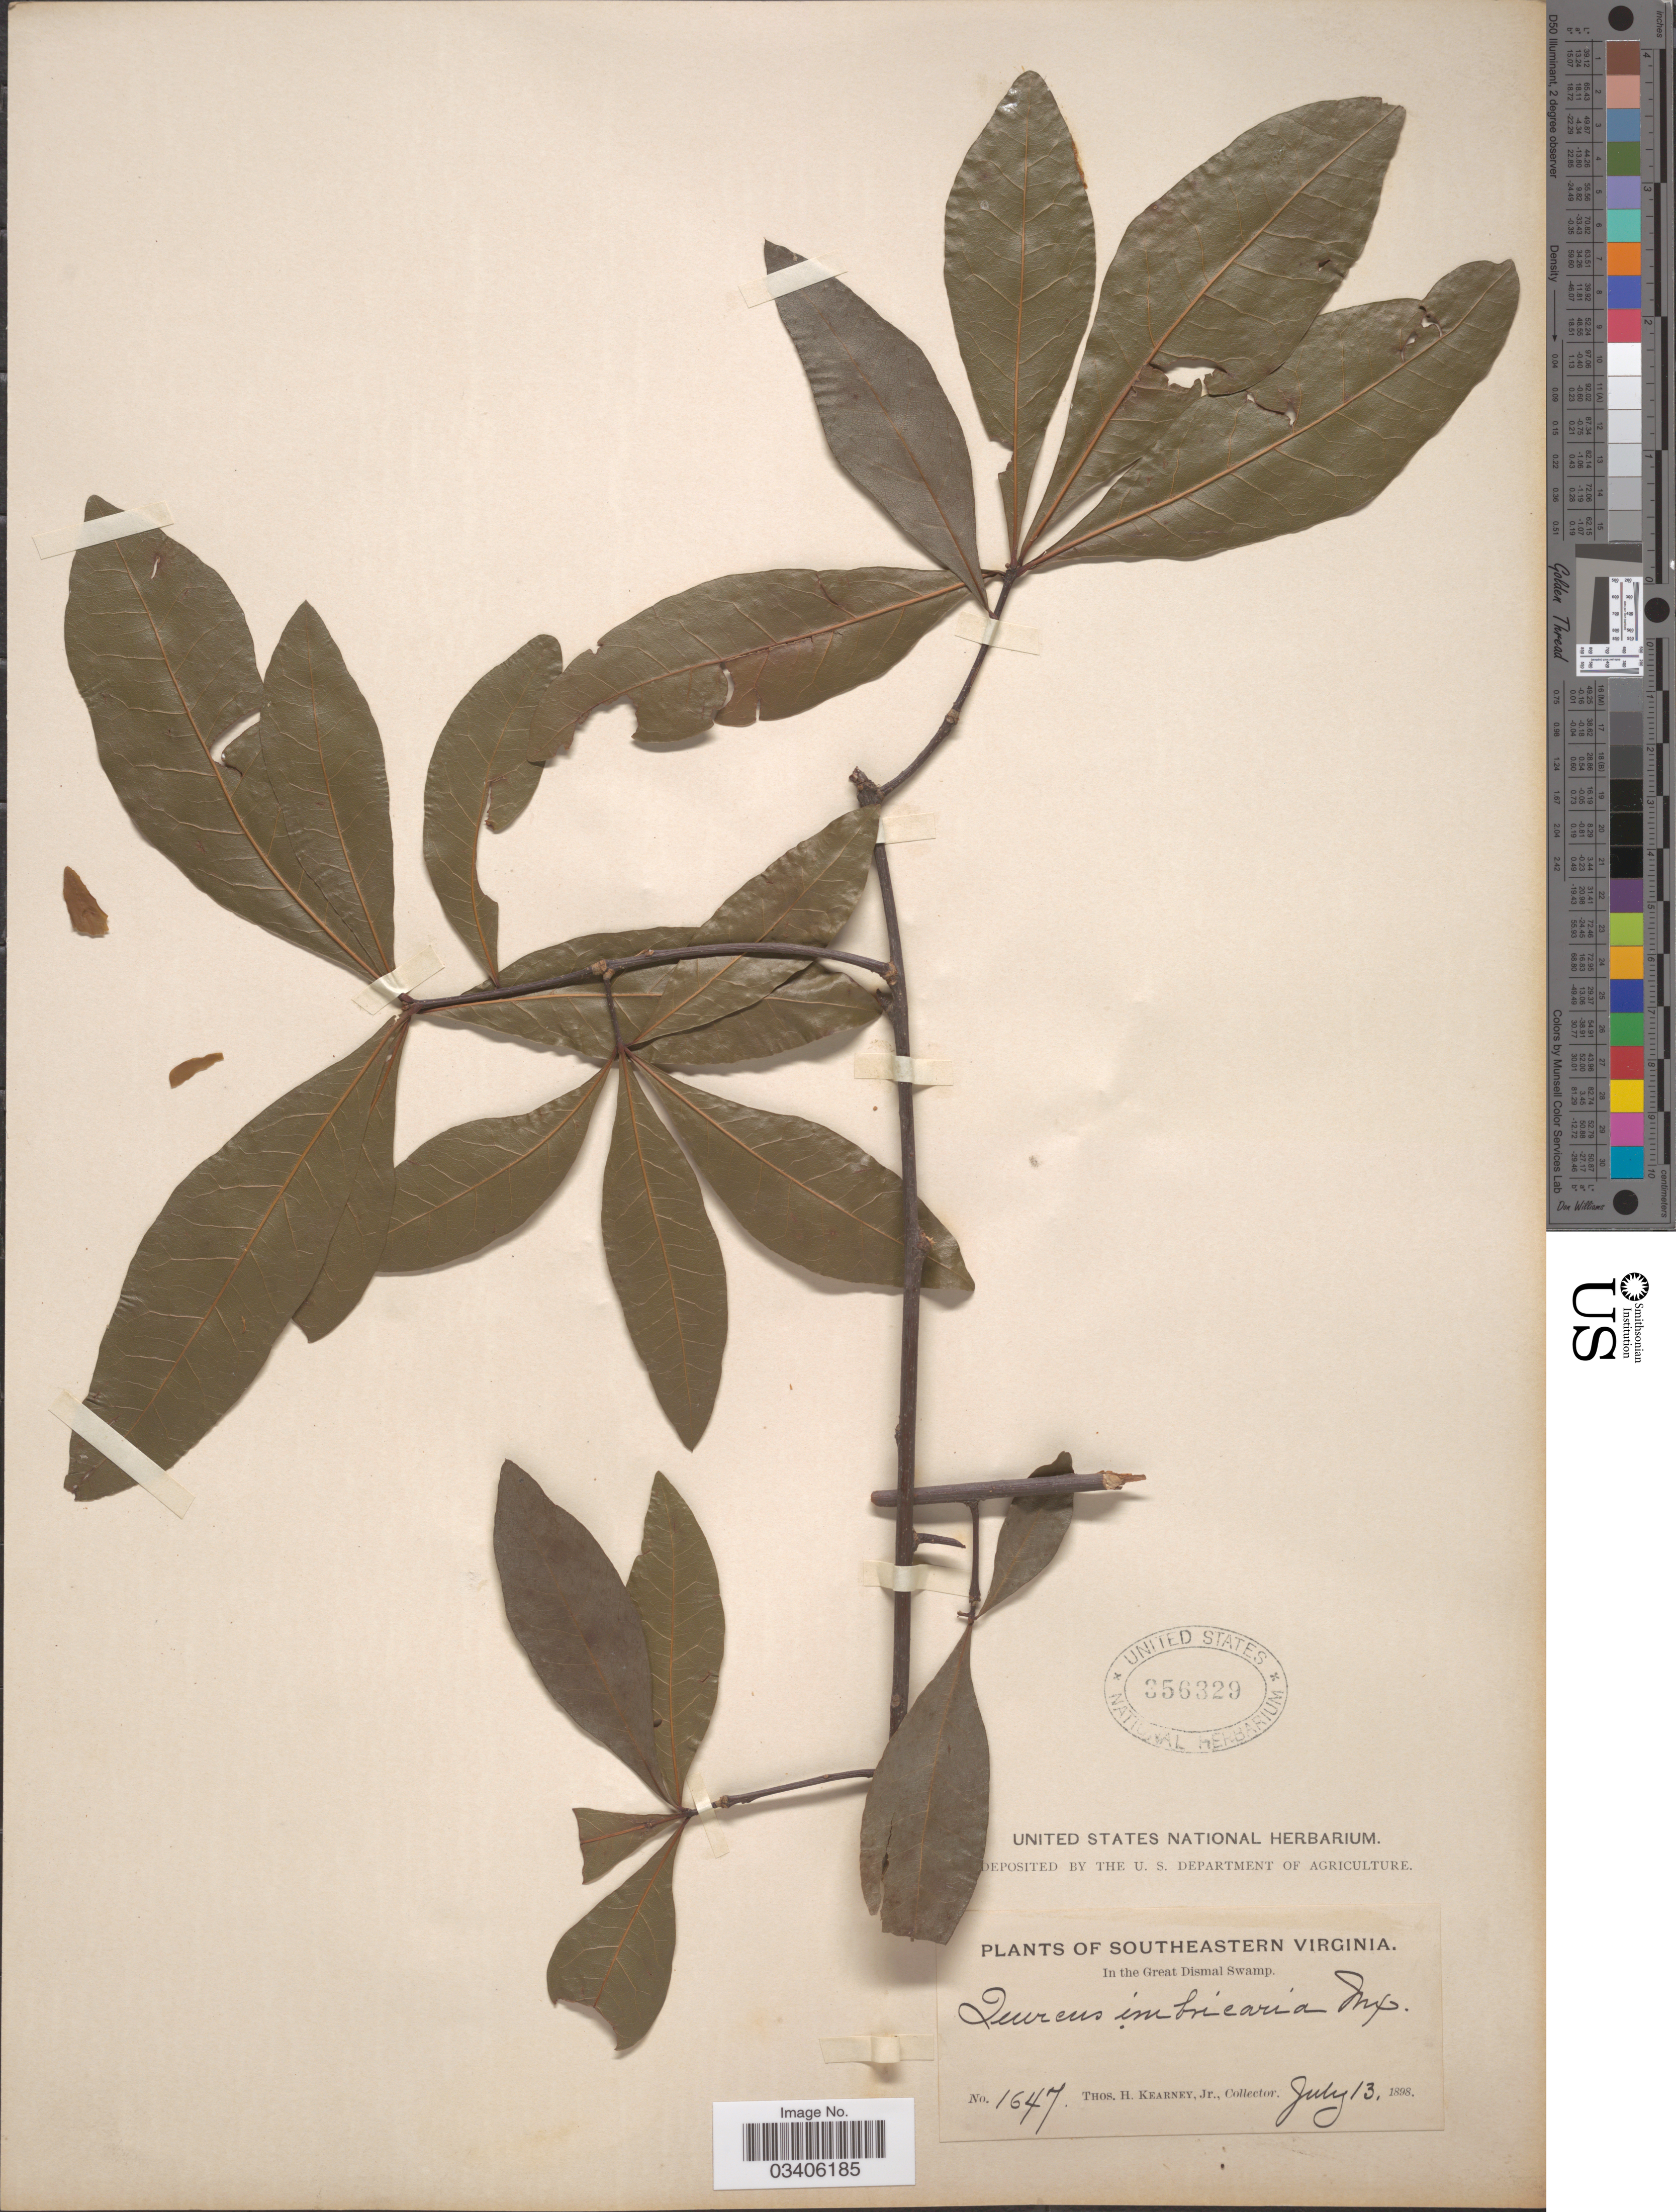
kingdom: Plantae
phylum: Tracheophyta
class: Magnoliopsida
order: Fagales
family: Fagaceae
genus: Quercus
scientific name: Quercus laurifolia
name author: Michx.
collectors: T. H. Kearney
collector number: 1647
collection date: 1898-07-13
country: United States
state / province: Virginia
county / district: City of Chesapeake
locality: Southeastern Virginia. In the Great Dismal Swamp.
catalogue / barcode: US 356329